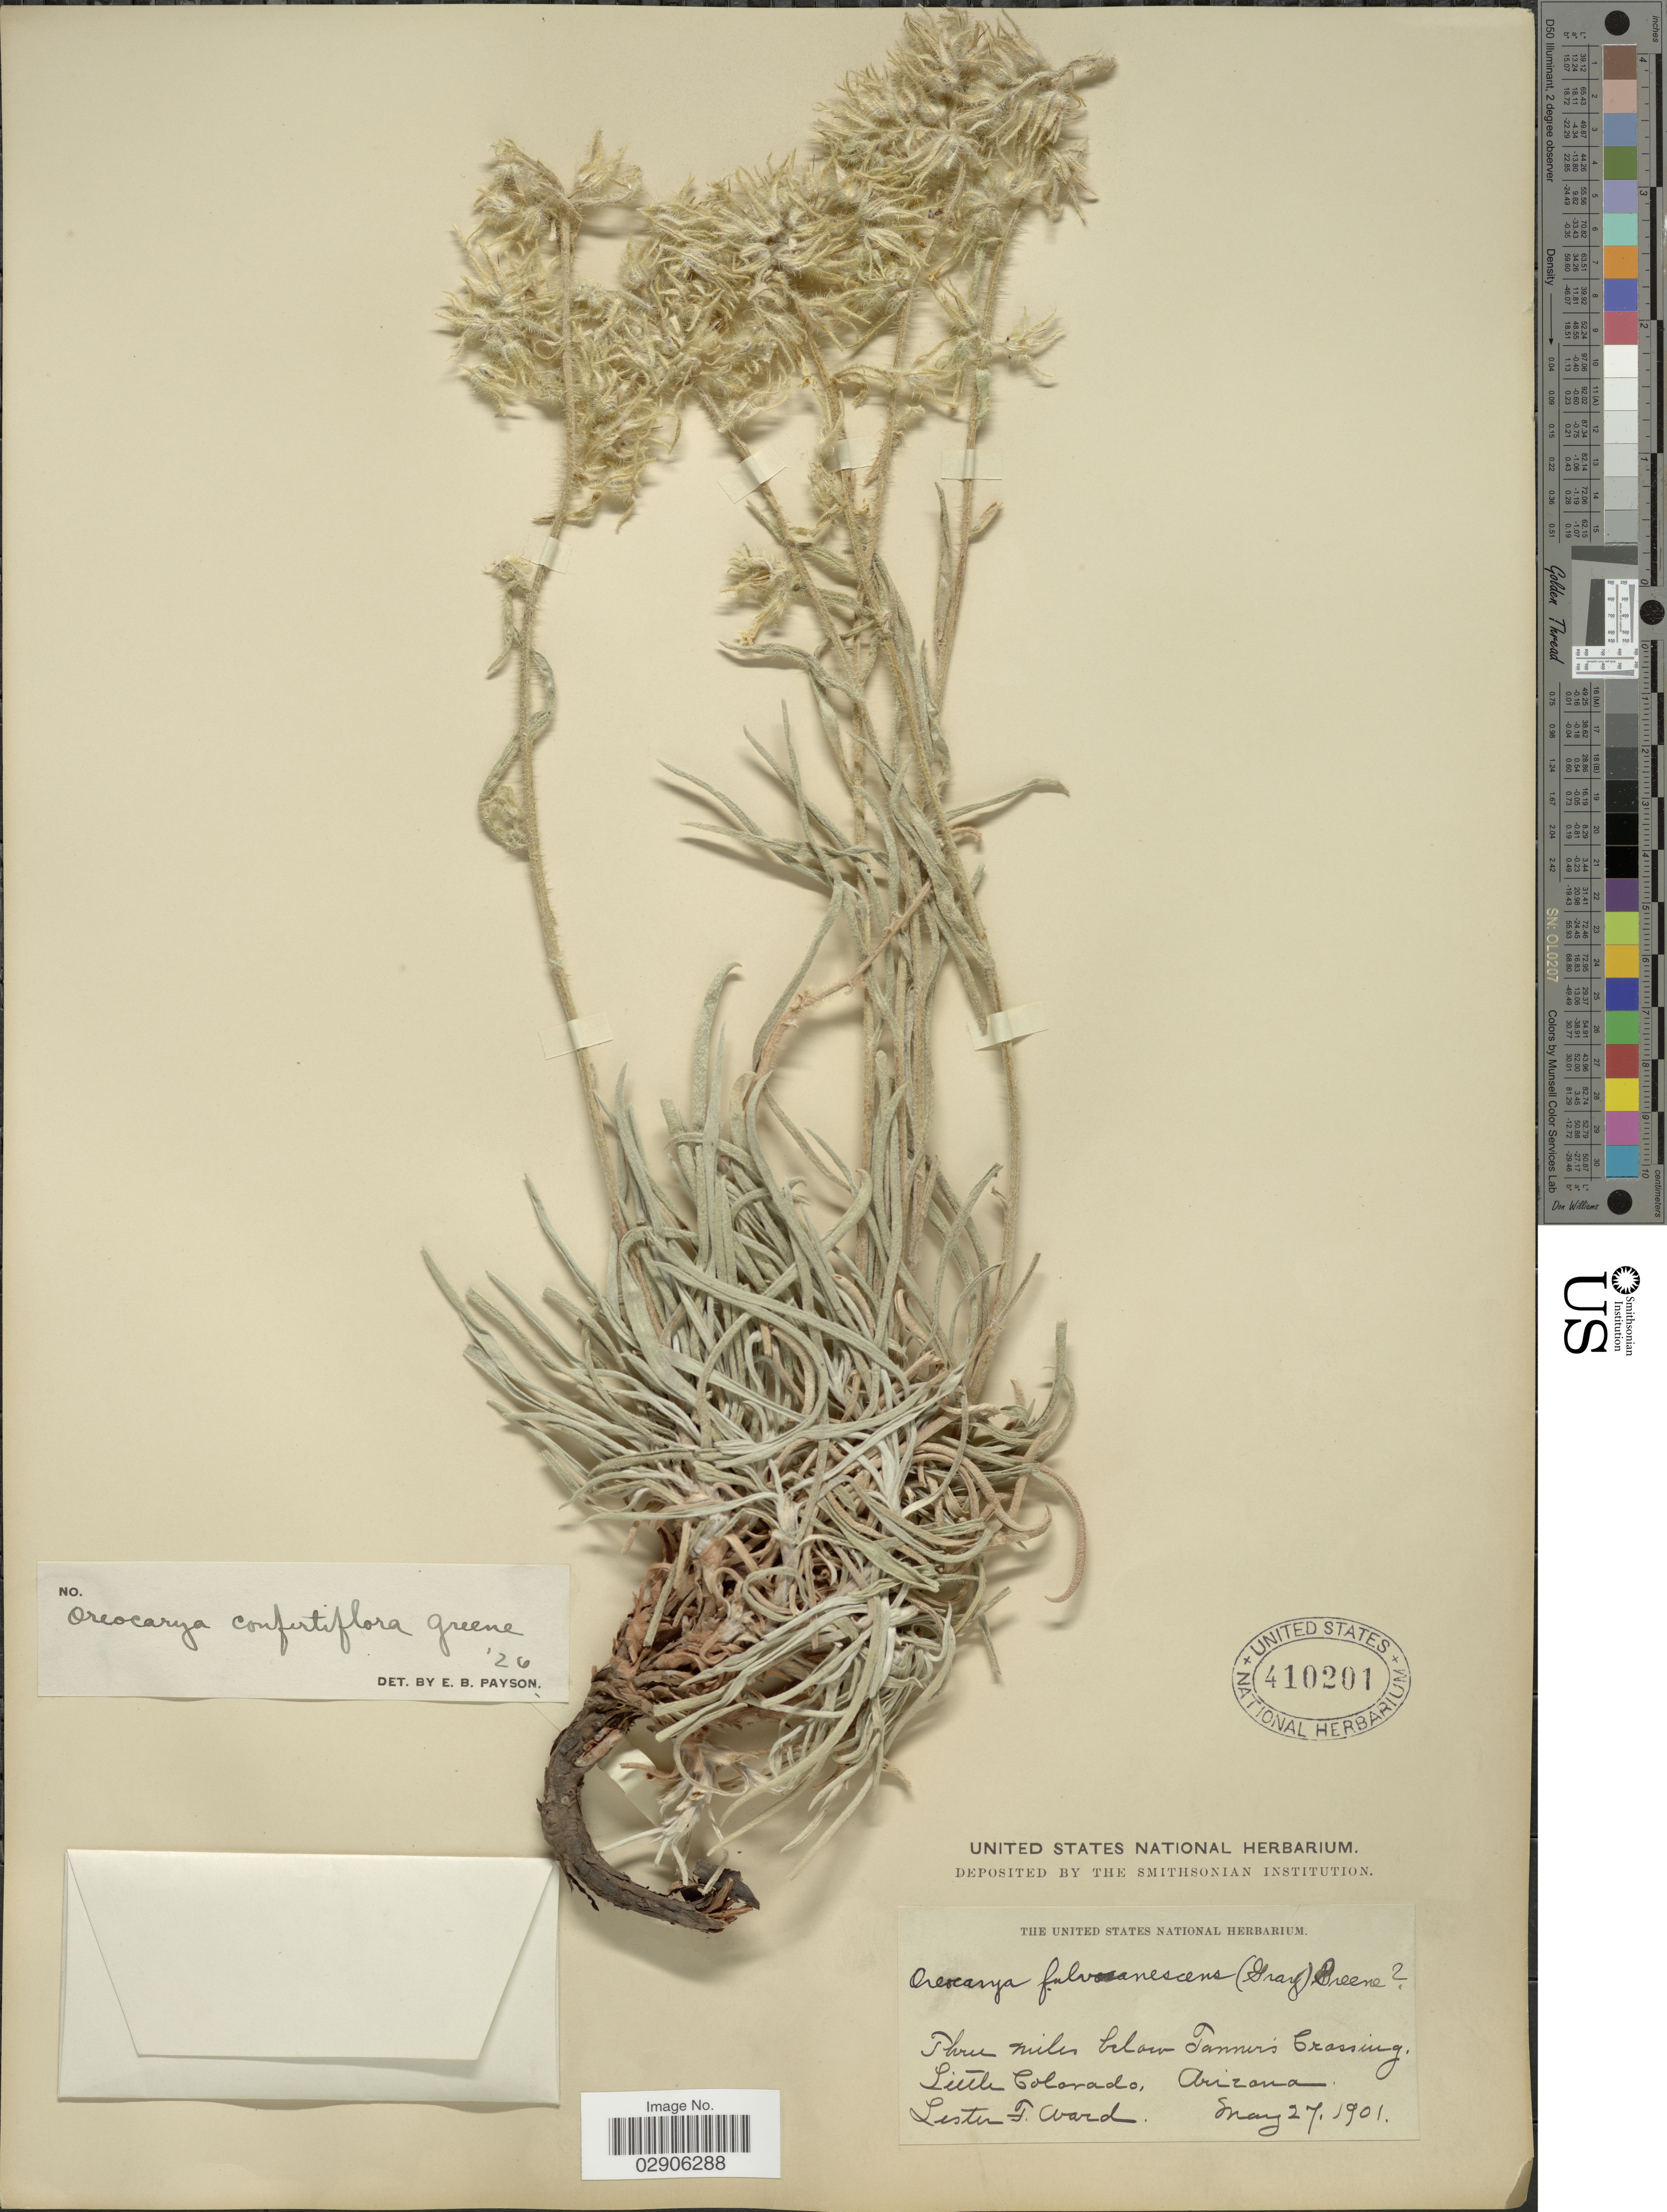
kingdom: Plantae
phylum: Tracheophyta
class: Magnoliopsida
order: Boraginales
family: Boraginaceae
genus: Oreocarya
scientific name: Oreocarya confertiflora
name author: Greene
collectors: L. F. Ward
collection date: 1901-05-27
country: United States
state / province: Arizona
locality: Three miles below Tanner's Crossing, Little Colorado, Arizona.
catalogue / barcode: US 410201